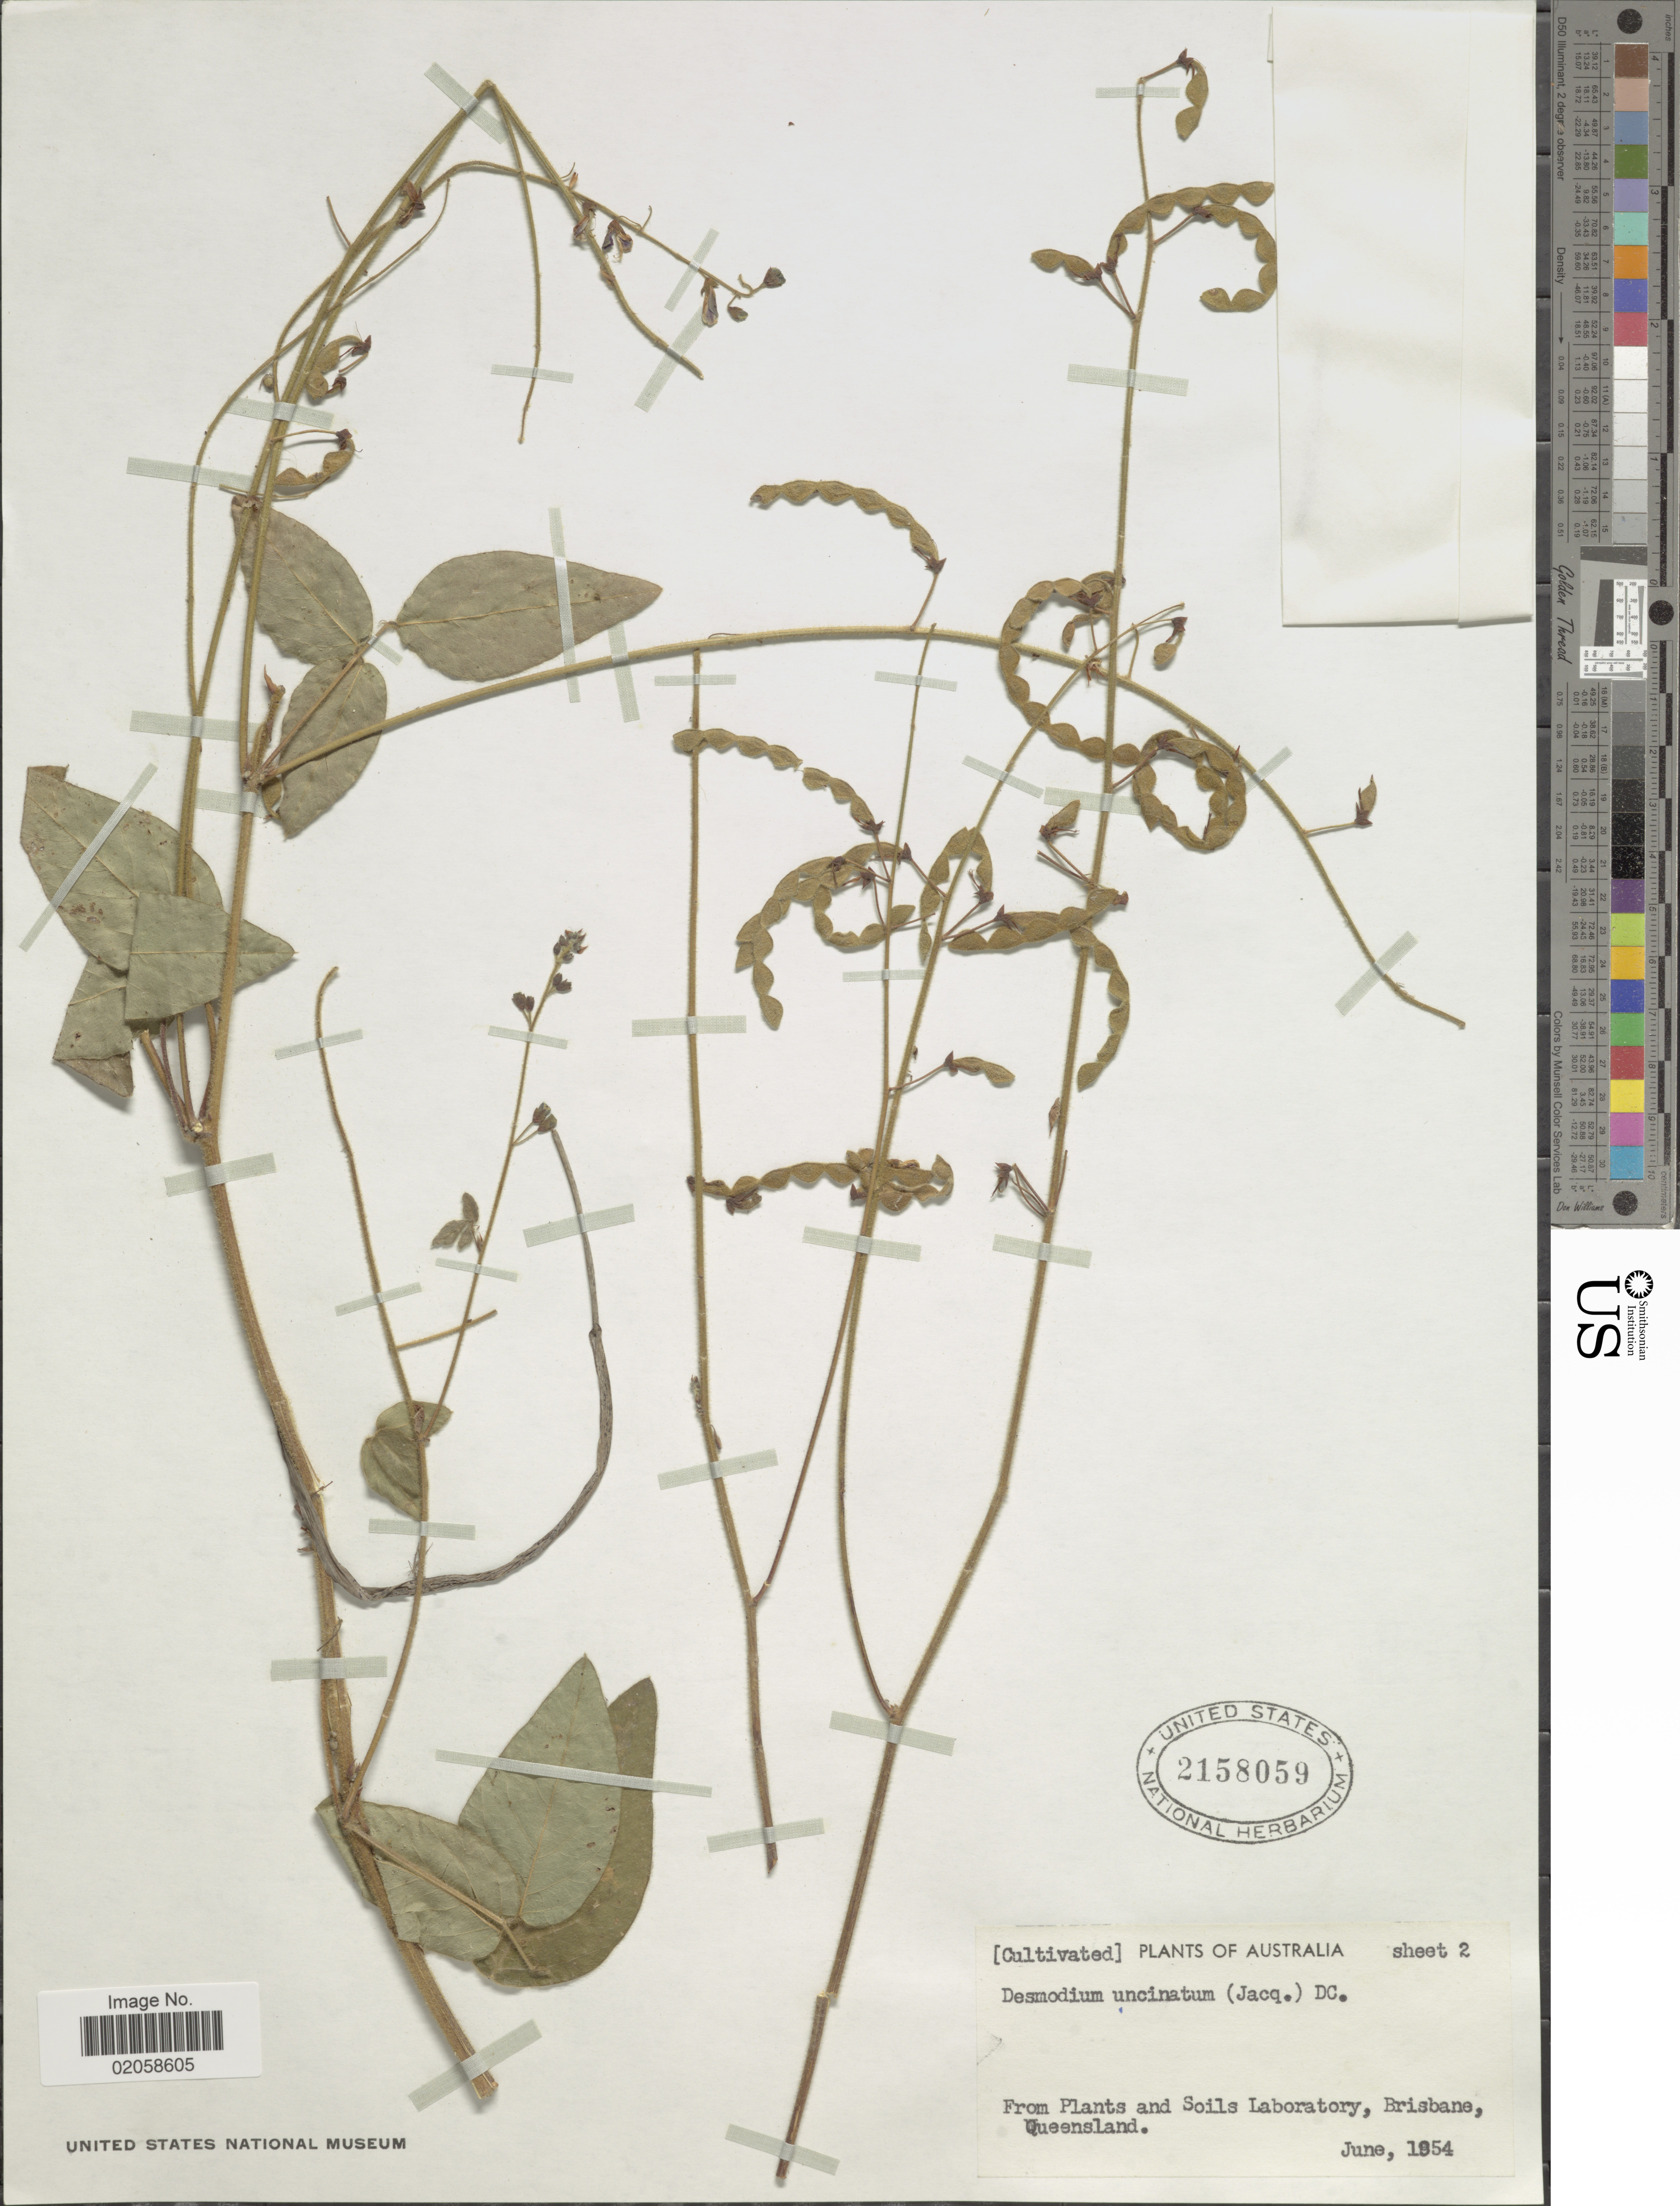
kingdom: Plantae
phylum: Tracheophyta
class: Magnoliopsida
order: Fabales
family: Fabaceae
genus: Desmodium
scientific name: Desmodium uncinatum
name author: (Jacq.) DC.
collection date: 1954-06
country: Australia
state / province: Queensland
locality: Plants and Soils Laboratory, Brisbane.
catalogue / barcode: US 2158059